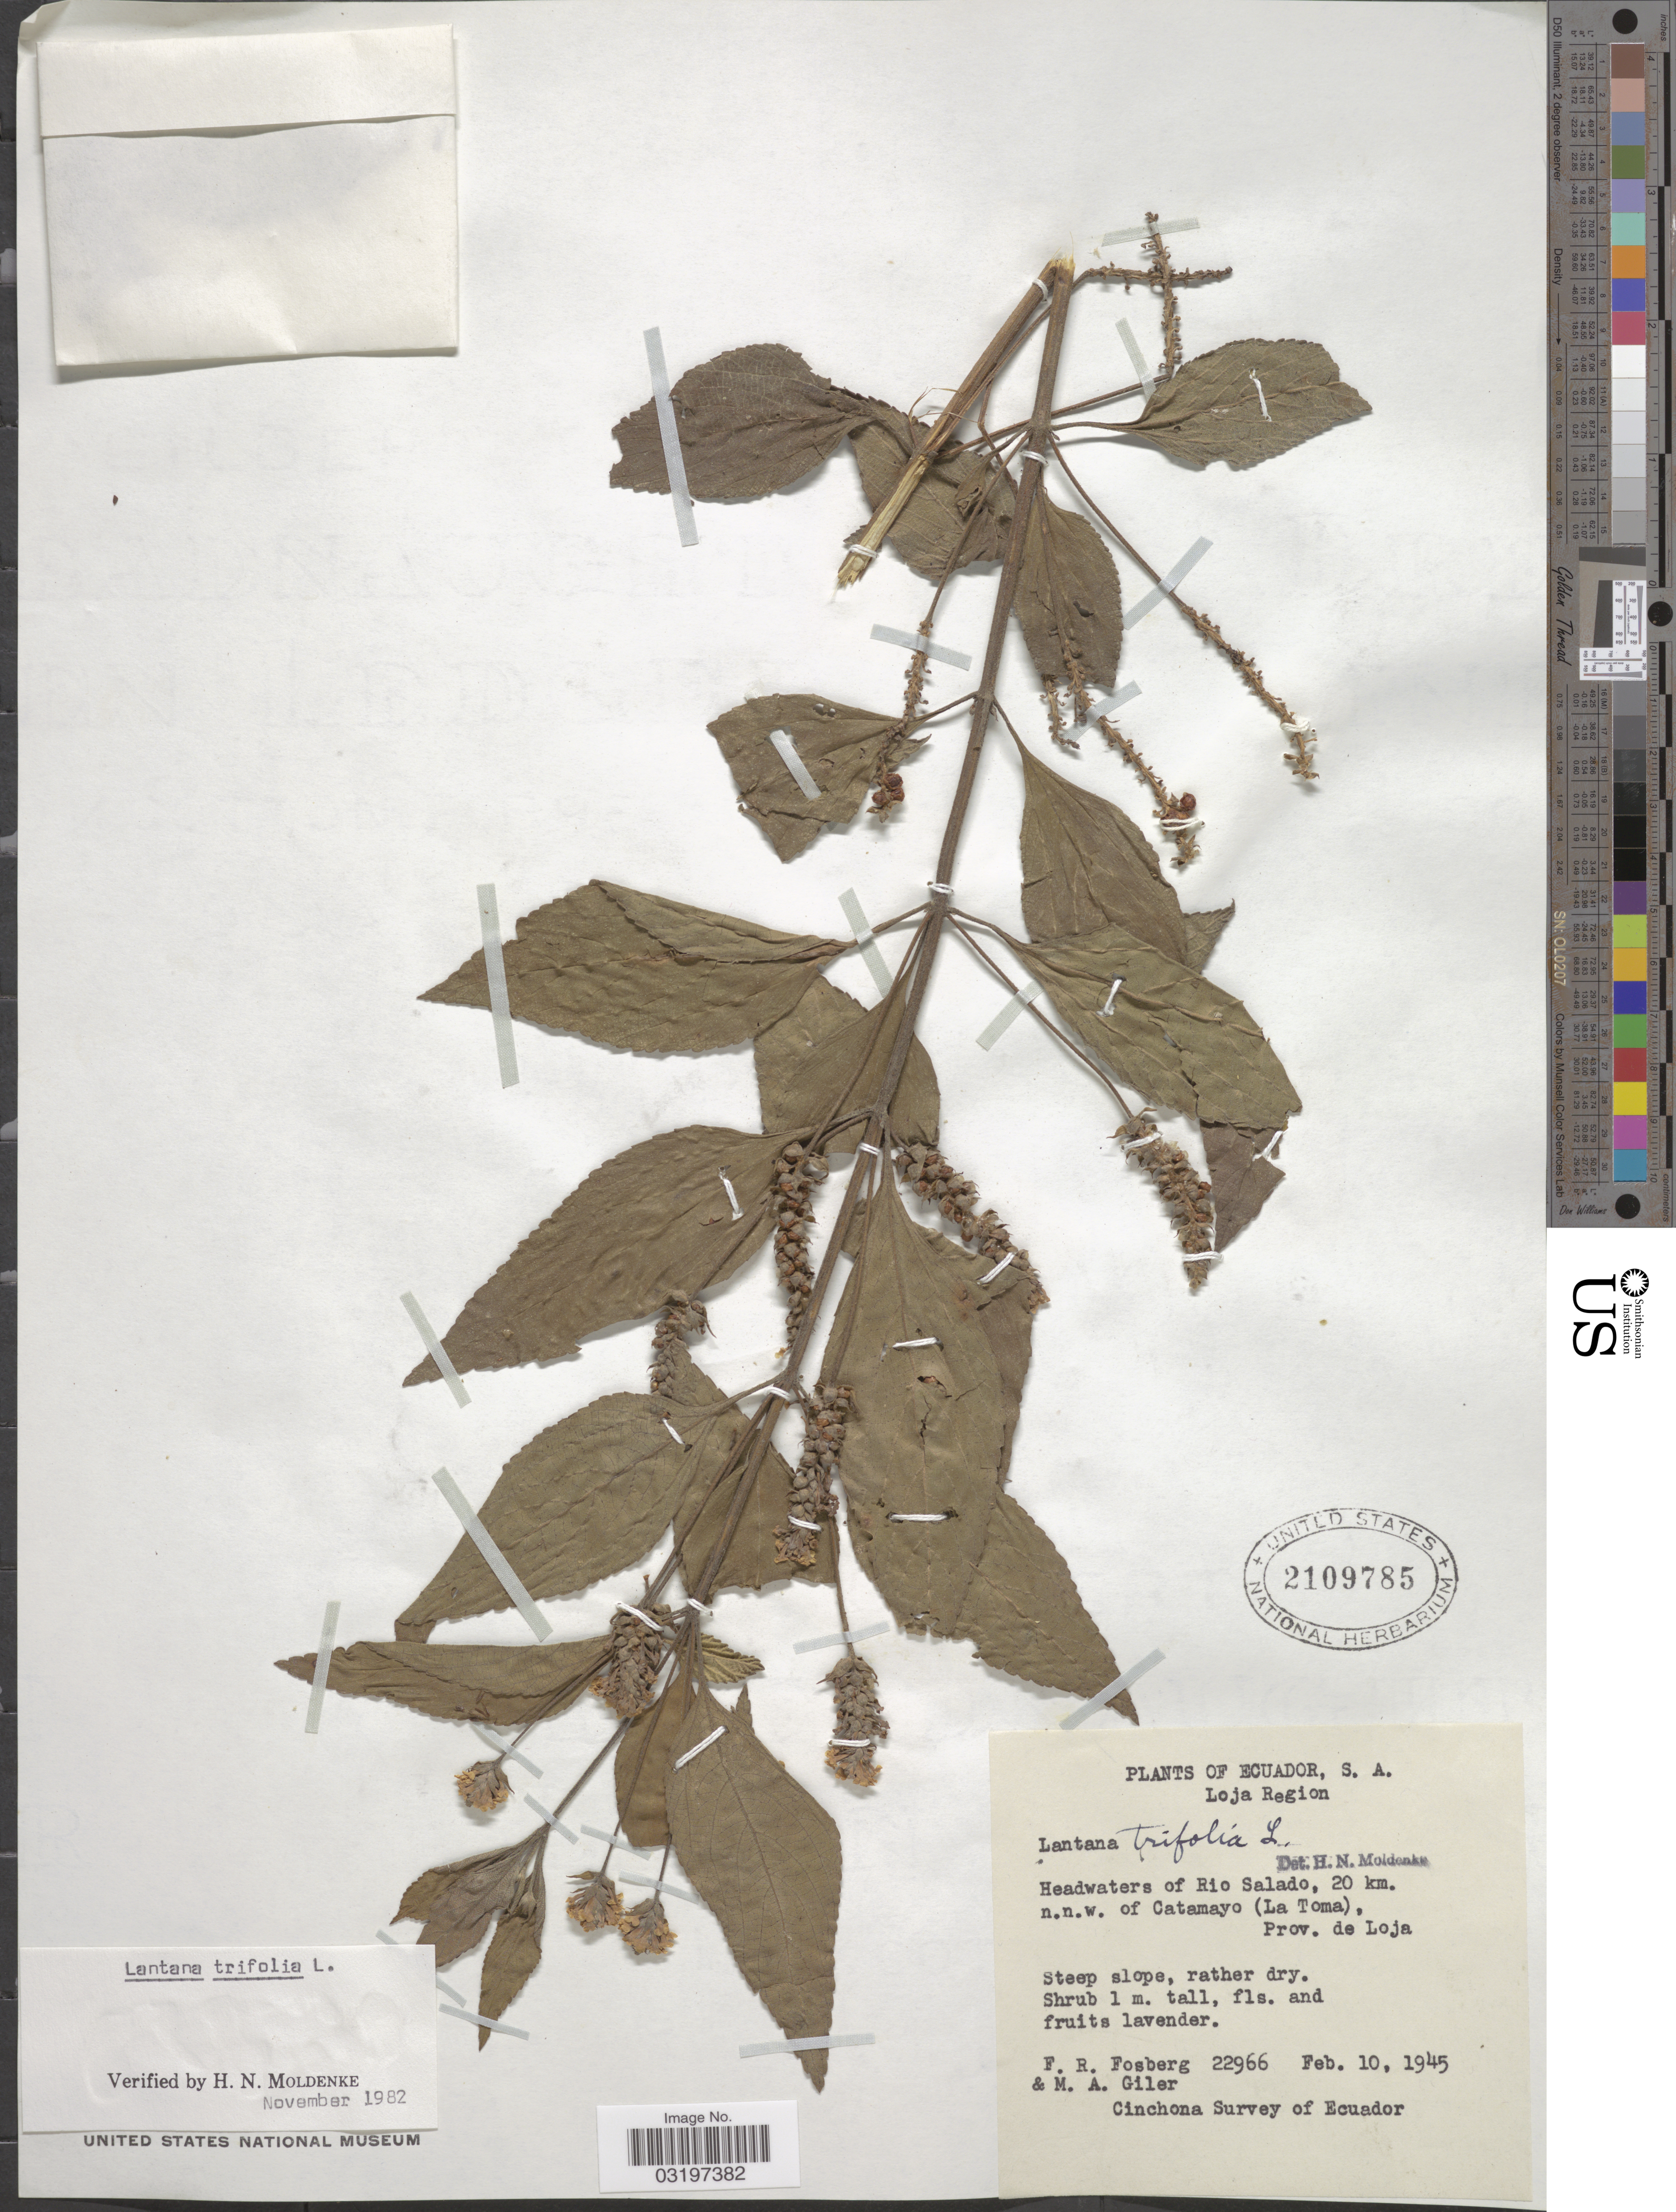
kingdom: Plantae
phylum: Tracheophyta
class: Magnoliopsida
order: Lamiales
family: Verbenaceae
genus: Lantana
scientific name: Lantana trifolia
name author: L.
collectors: F. R. Fosberg & M. Giler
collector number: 22966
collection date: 1945-02-10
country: Ecuador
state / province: Loja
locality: Loja Region. Headwaters of Rio Salado, 20 km. n.n.w. of Catamayo (La Toma).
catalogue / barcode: US 2109785